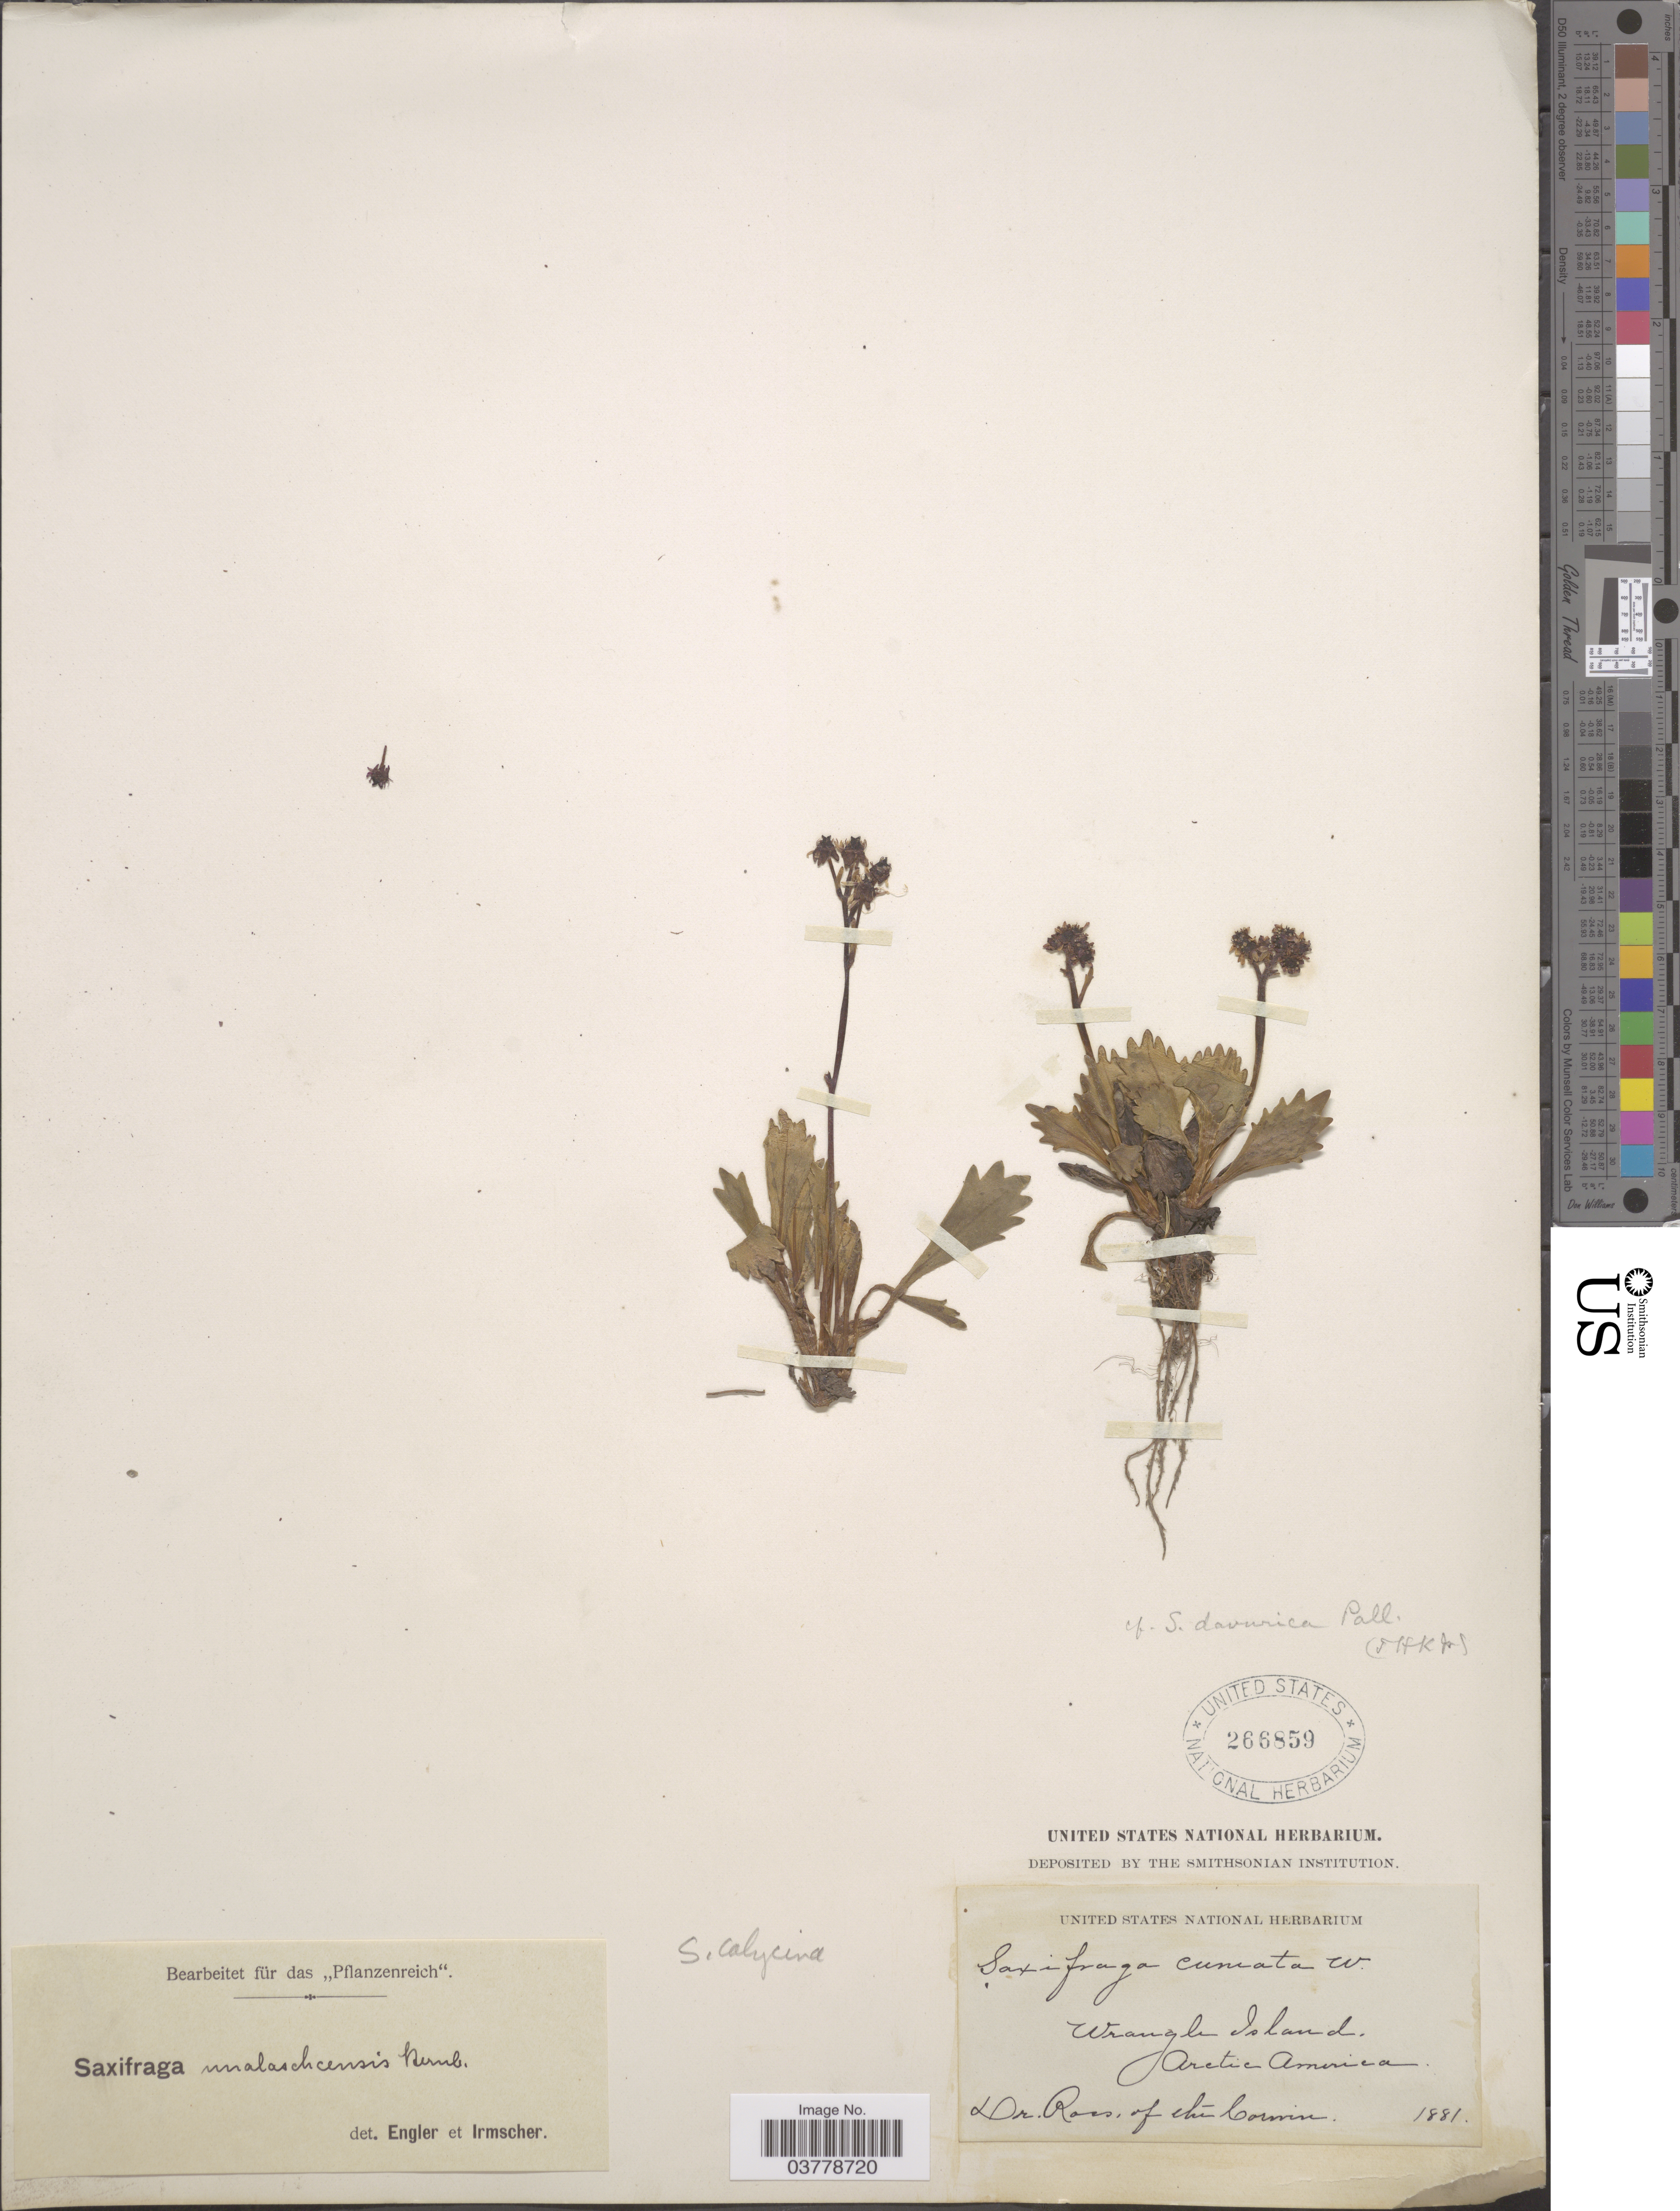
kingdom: Plantae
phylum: Tracheophyta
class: Magnoliopsida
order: Saxifragales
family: Saxifragaceae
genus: Micranthes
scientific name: Micranthes calycina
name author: (Sternb.) Gornall & H. Ohba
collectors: -. Ross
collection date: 1881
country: Russian Federation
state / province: Chukotka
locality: Wrangle Island. Arctic America.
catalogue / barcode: US 266859